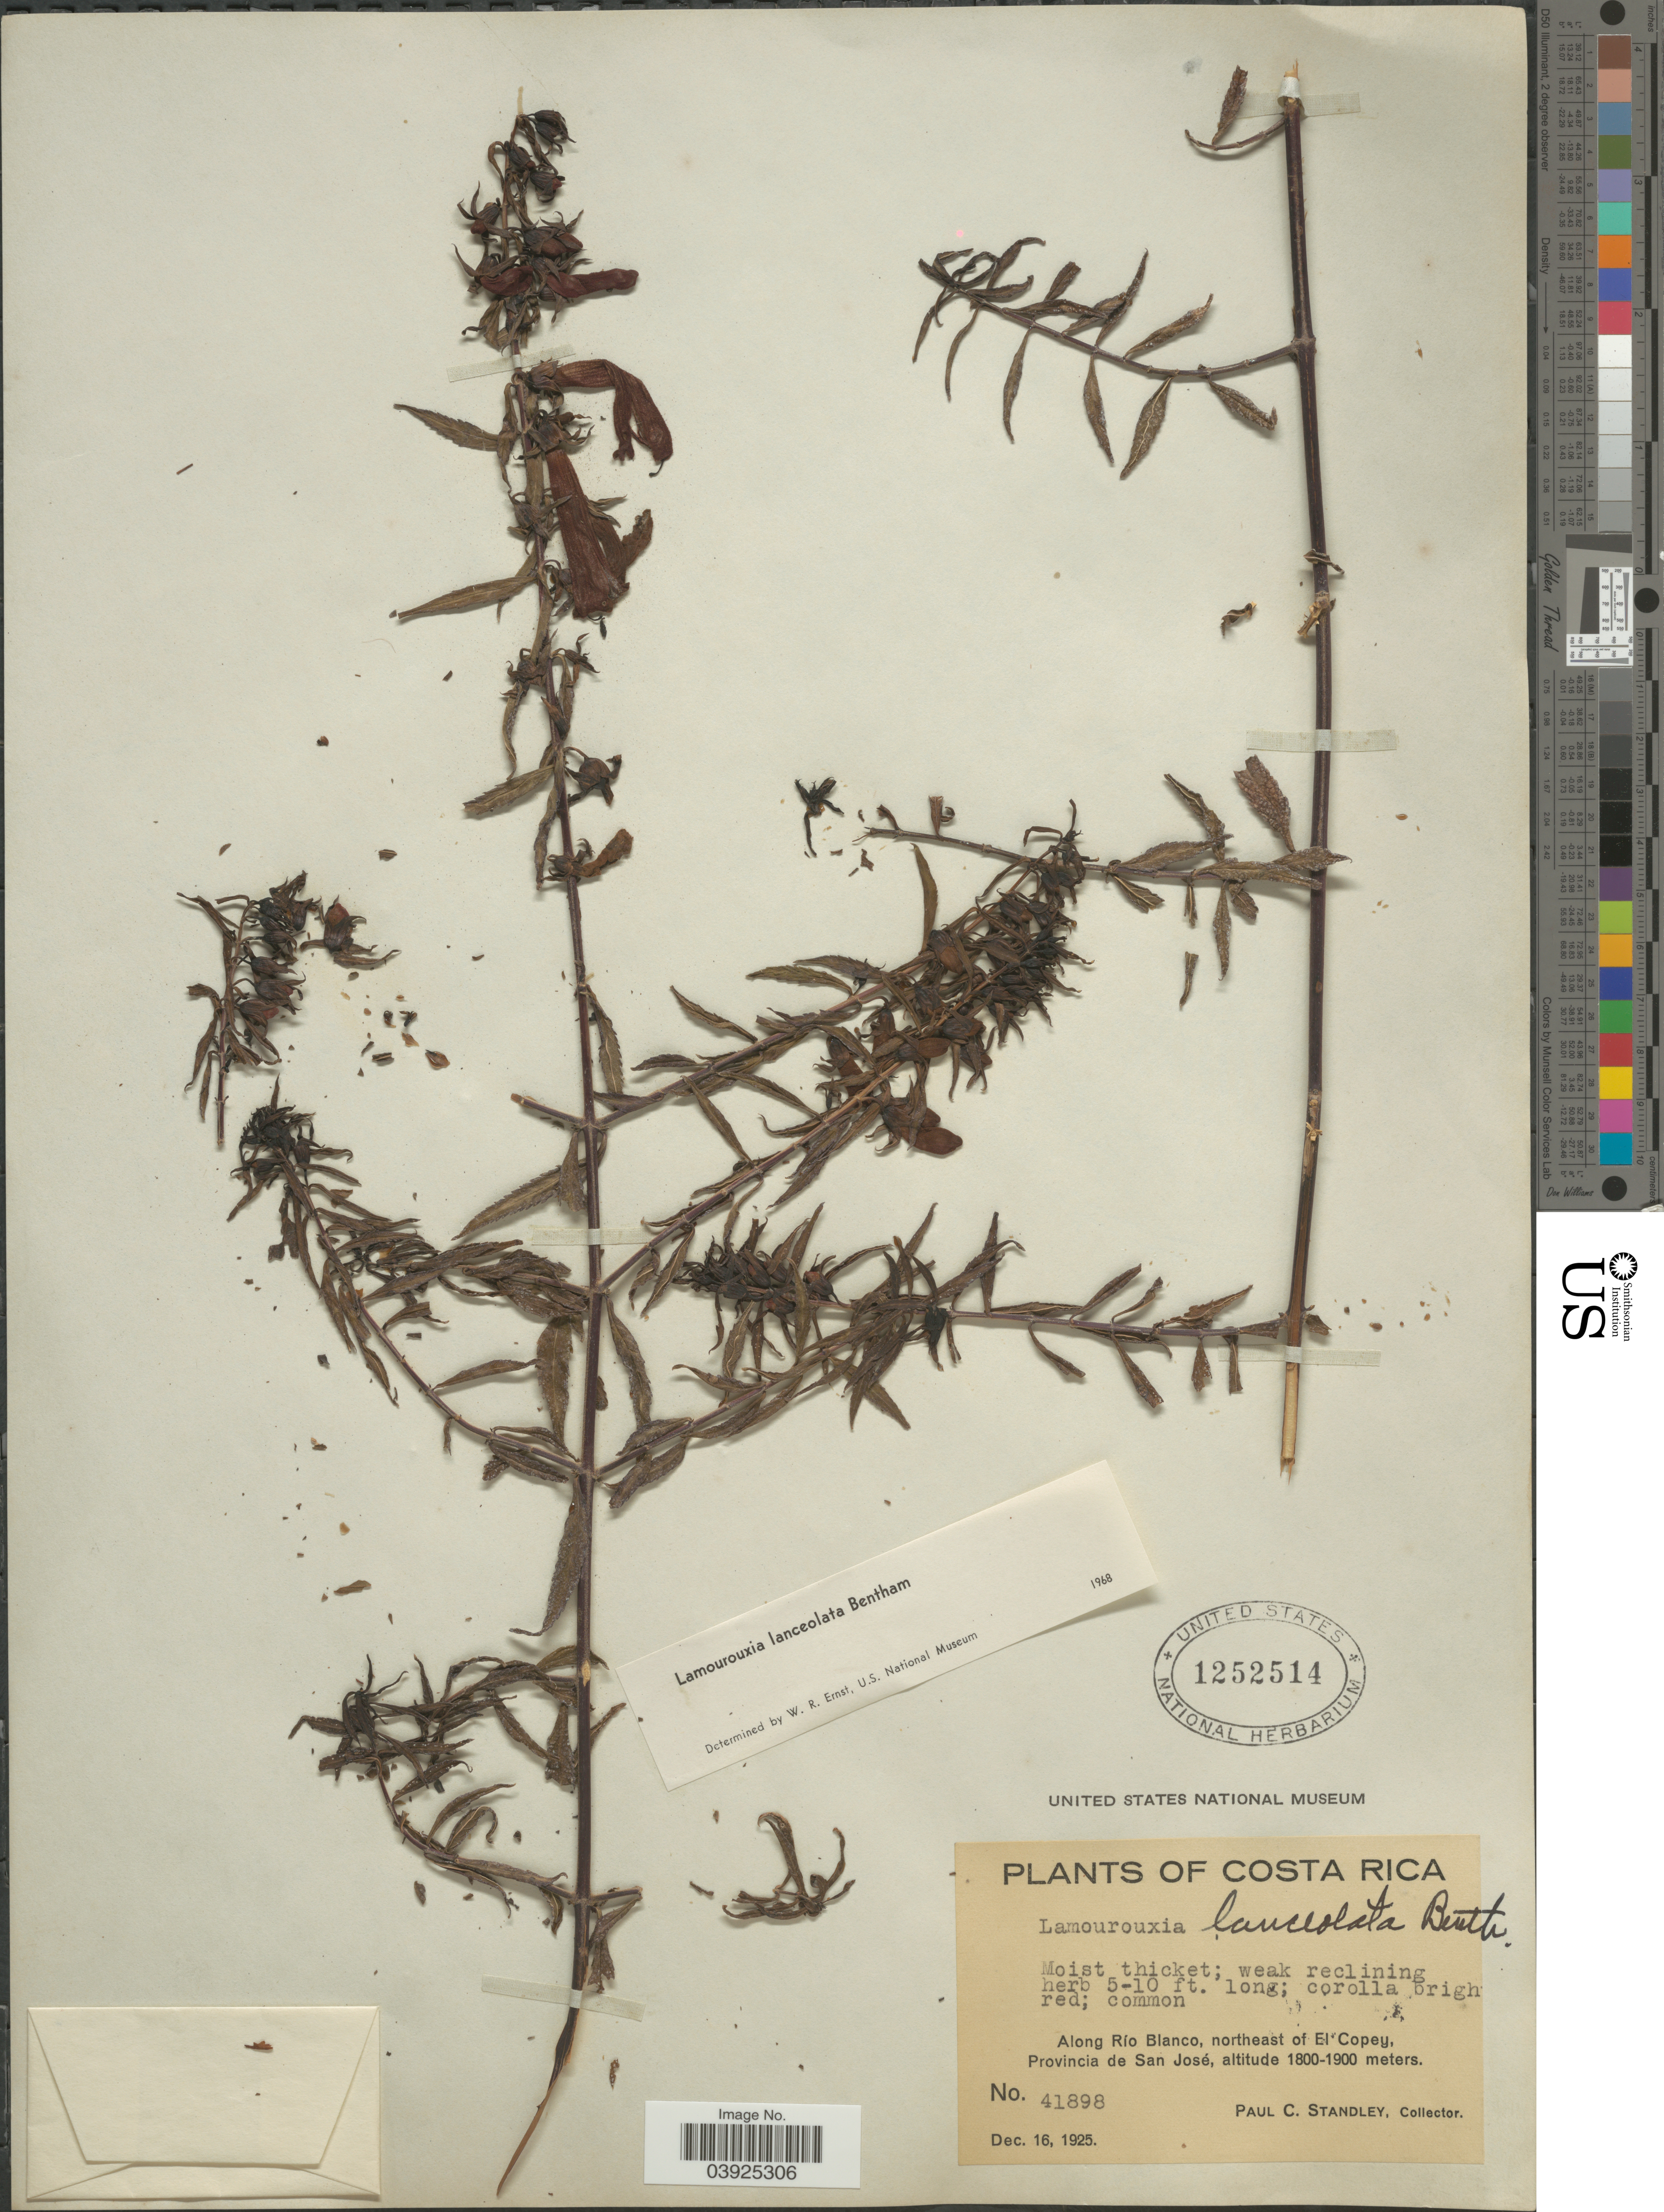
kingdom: Plantae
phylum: Tracheophyta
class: Magnoliopsida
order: Lamiales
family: Orobanchaceae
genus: Lamourouxia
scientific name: Lamourouxia lanceolata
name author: Benth.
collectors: P. C. Standley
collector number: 41898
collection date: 1925-12-16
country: Costa Rica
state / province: San José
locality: Along Río Blanco, northeast of El Copey.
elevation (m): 1800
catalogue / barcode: US 1252514